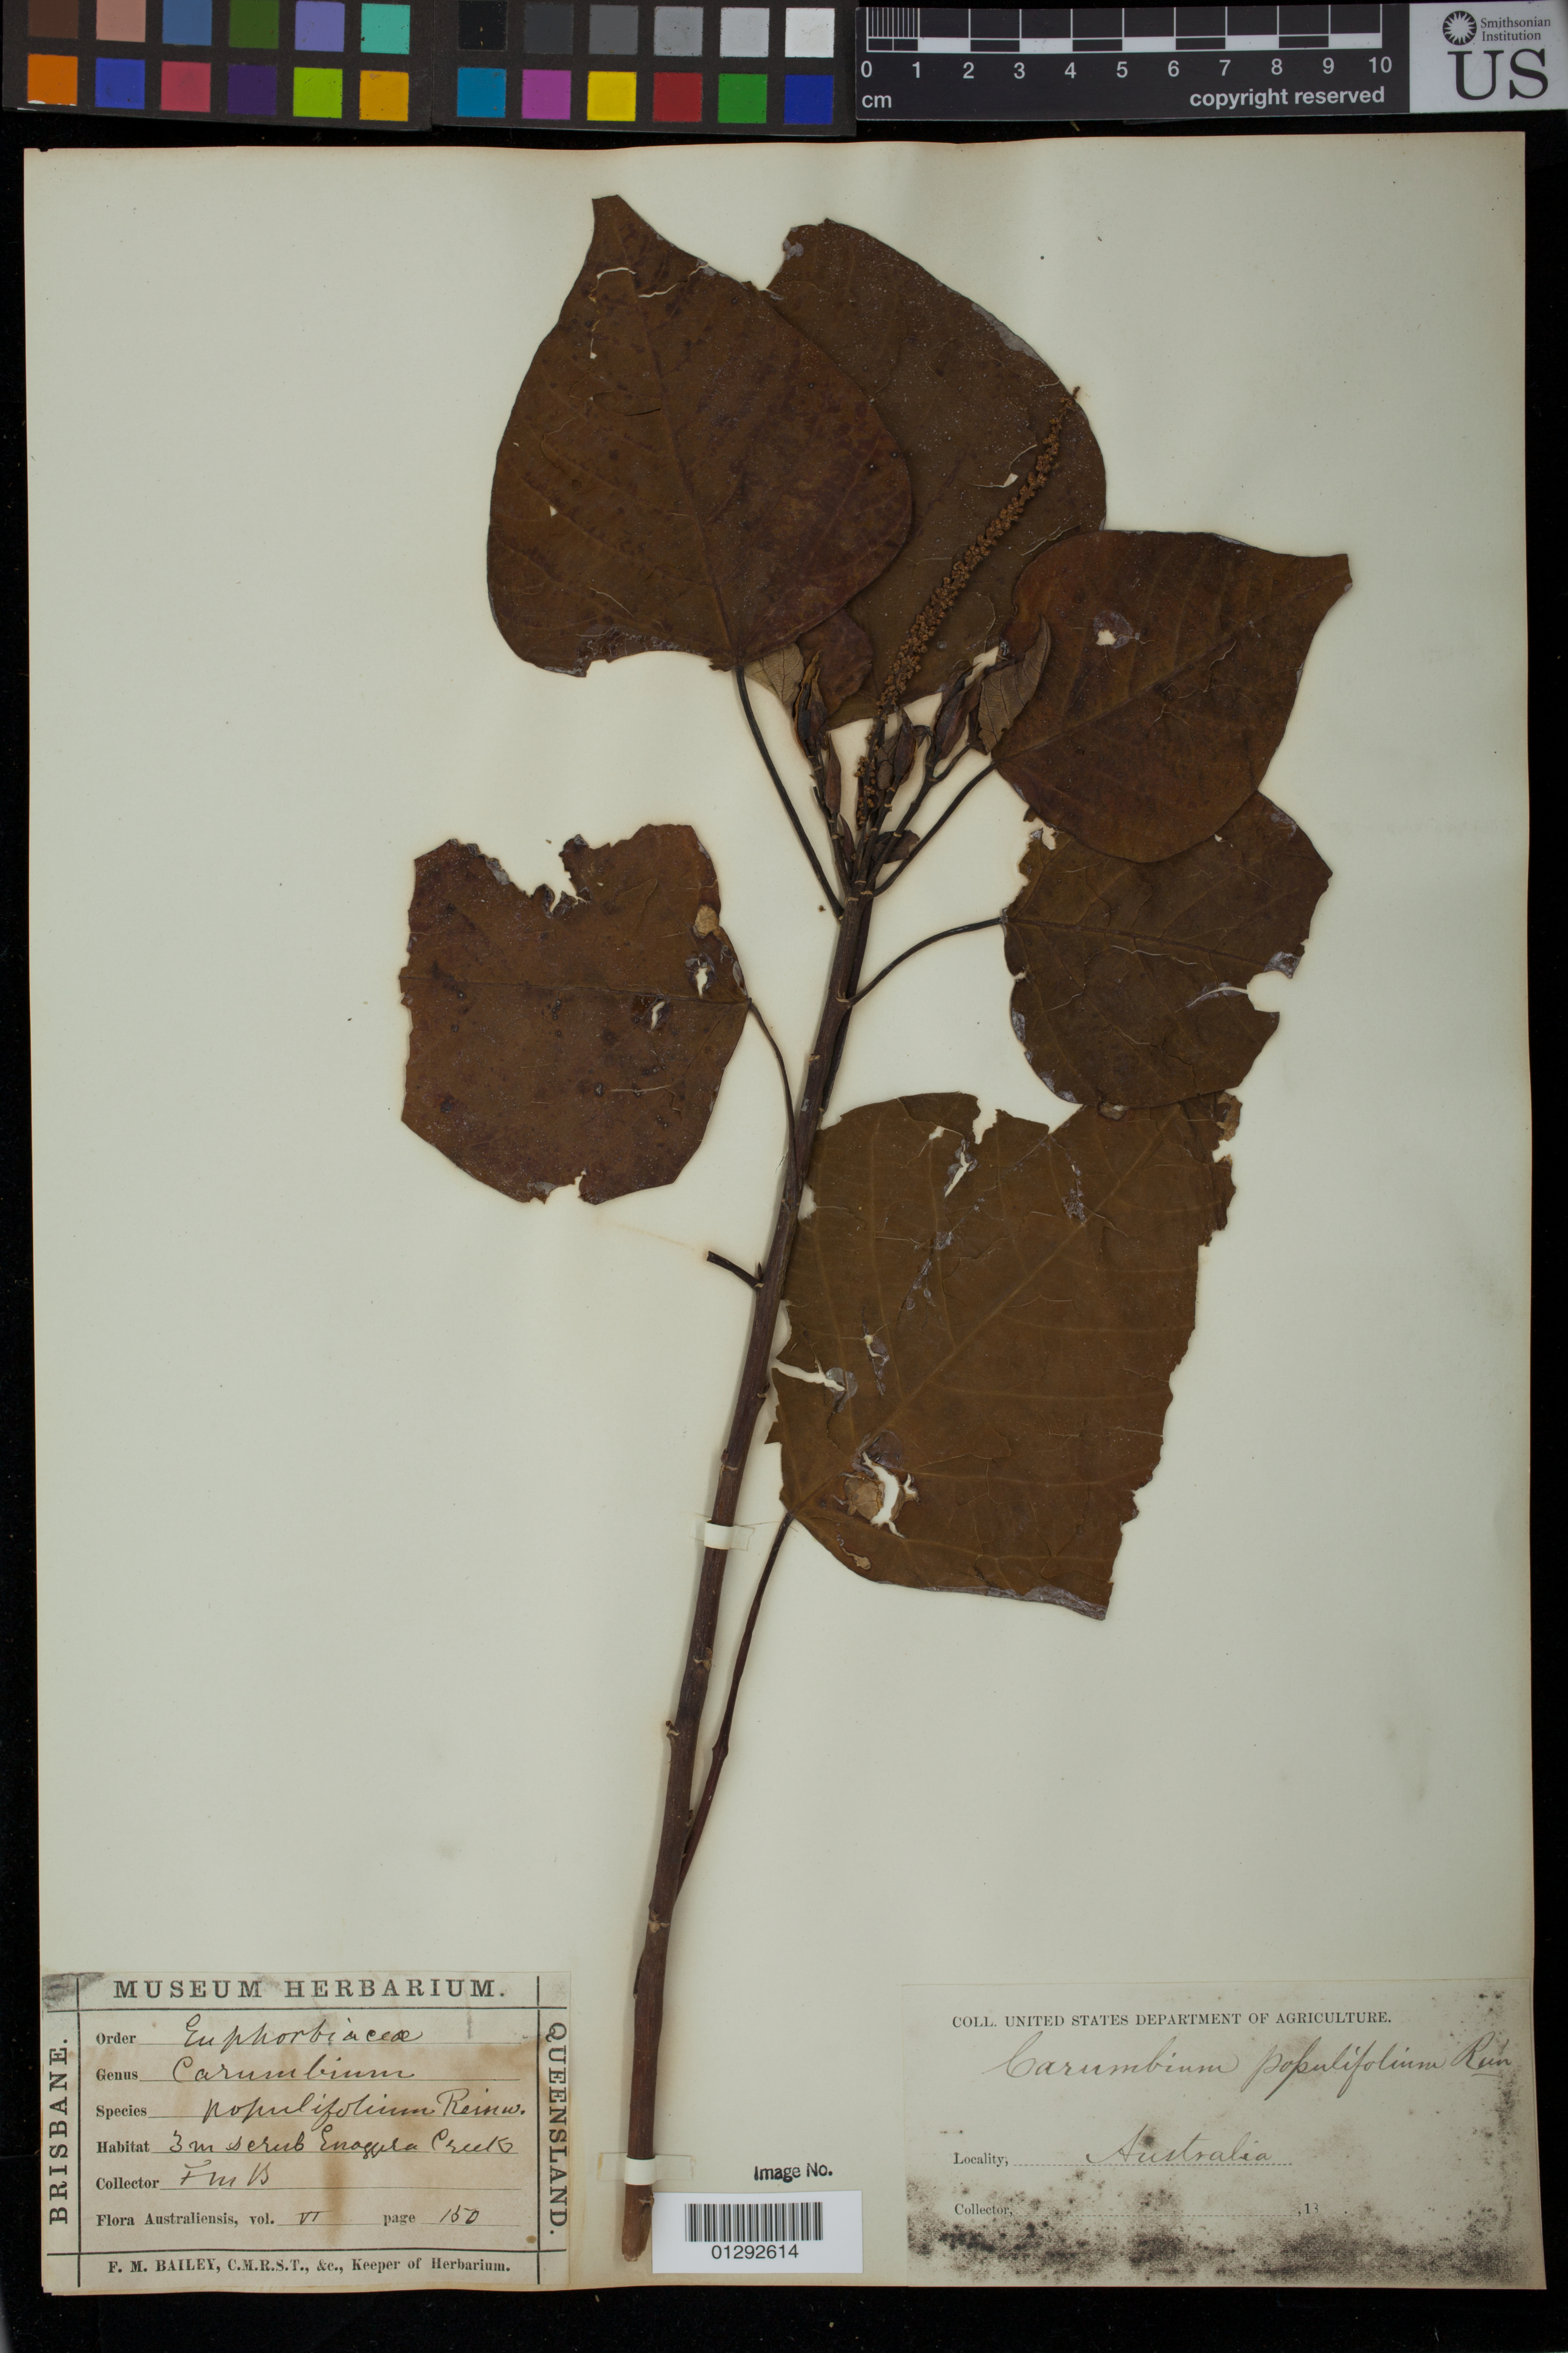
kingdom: Plantae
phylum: Tracheophyta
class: Magnoliopsida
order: Malpighiales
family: Euphorbiaceae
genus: Homalanthus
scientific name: Homalanthus populifolius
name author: Graham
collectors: F. M. Bailey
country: Australia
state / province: Queensland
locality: Enoggera Creek